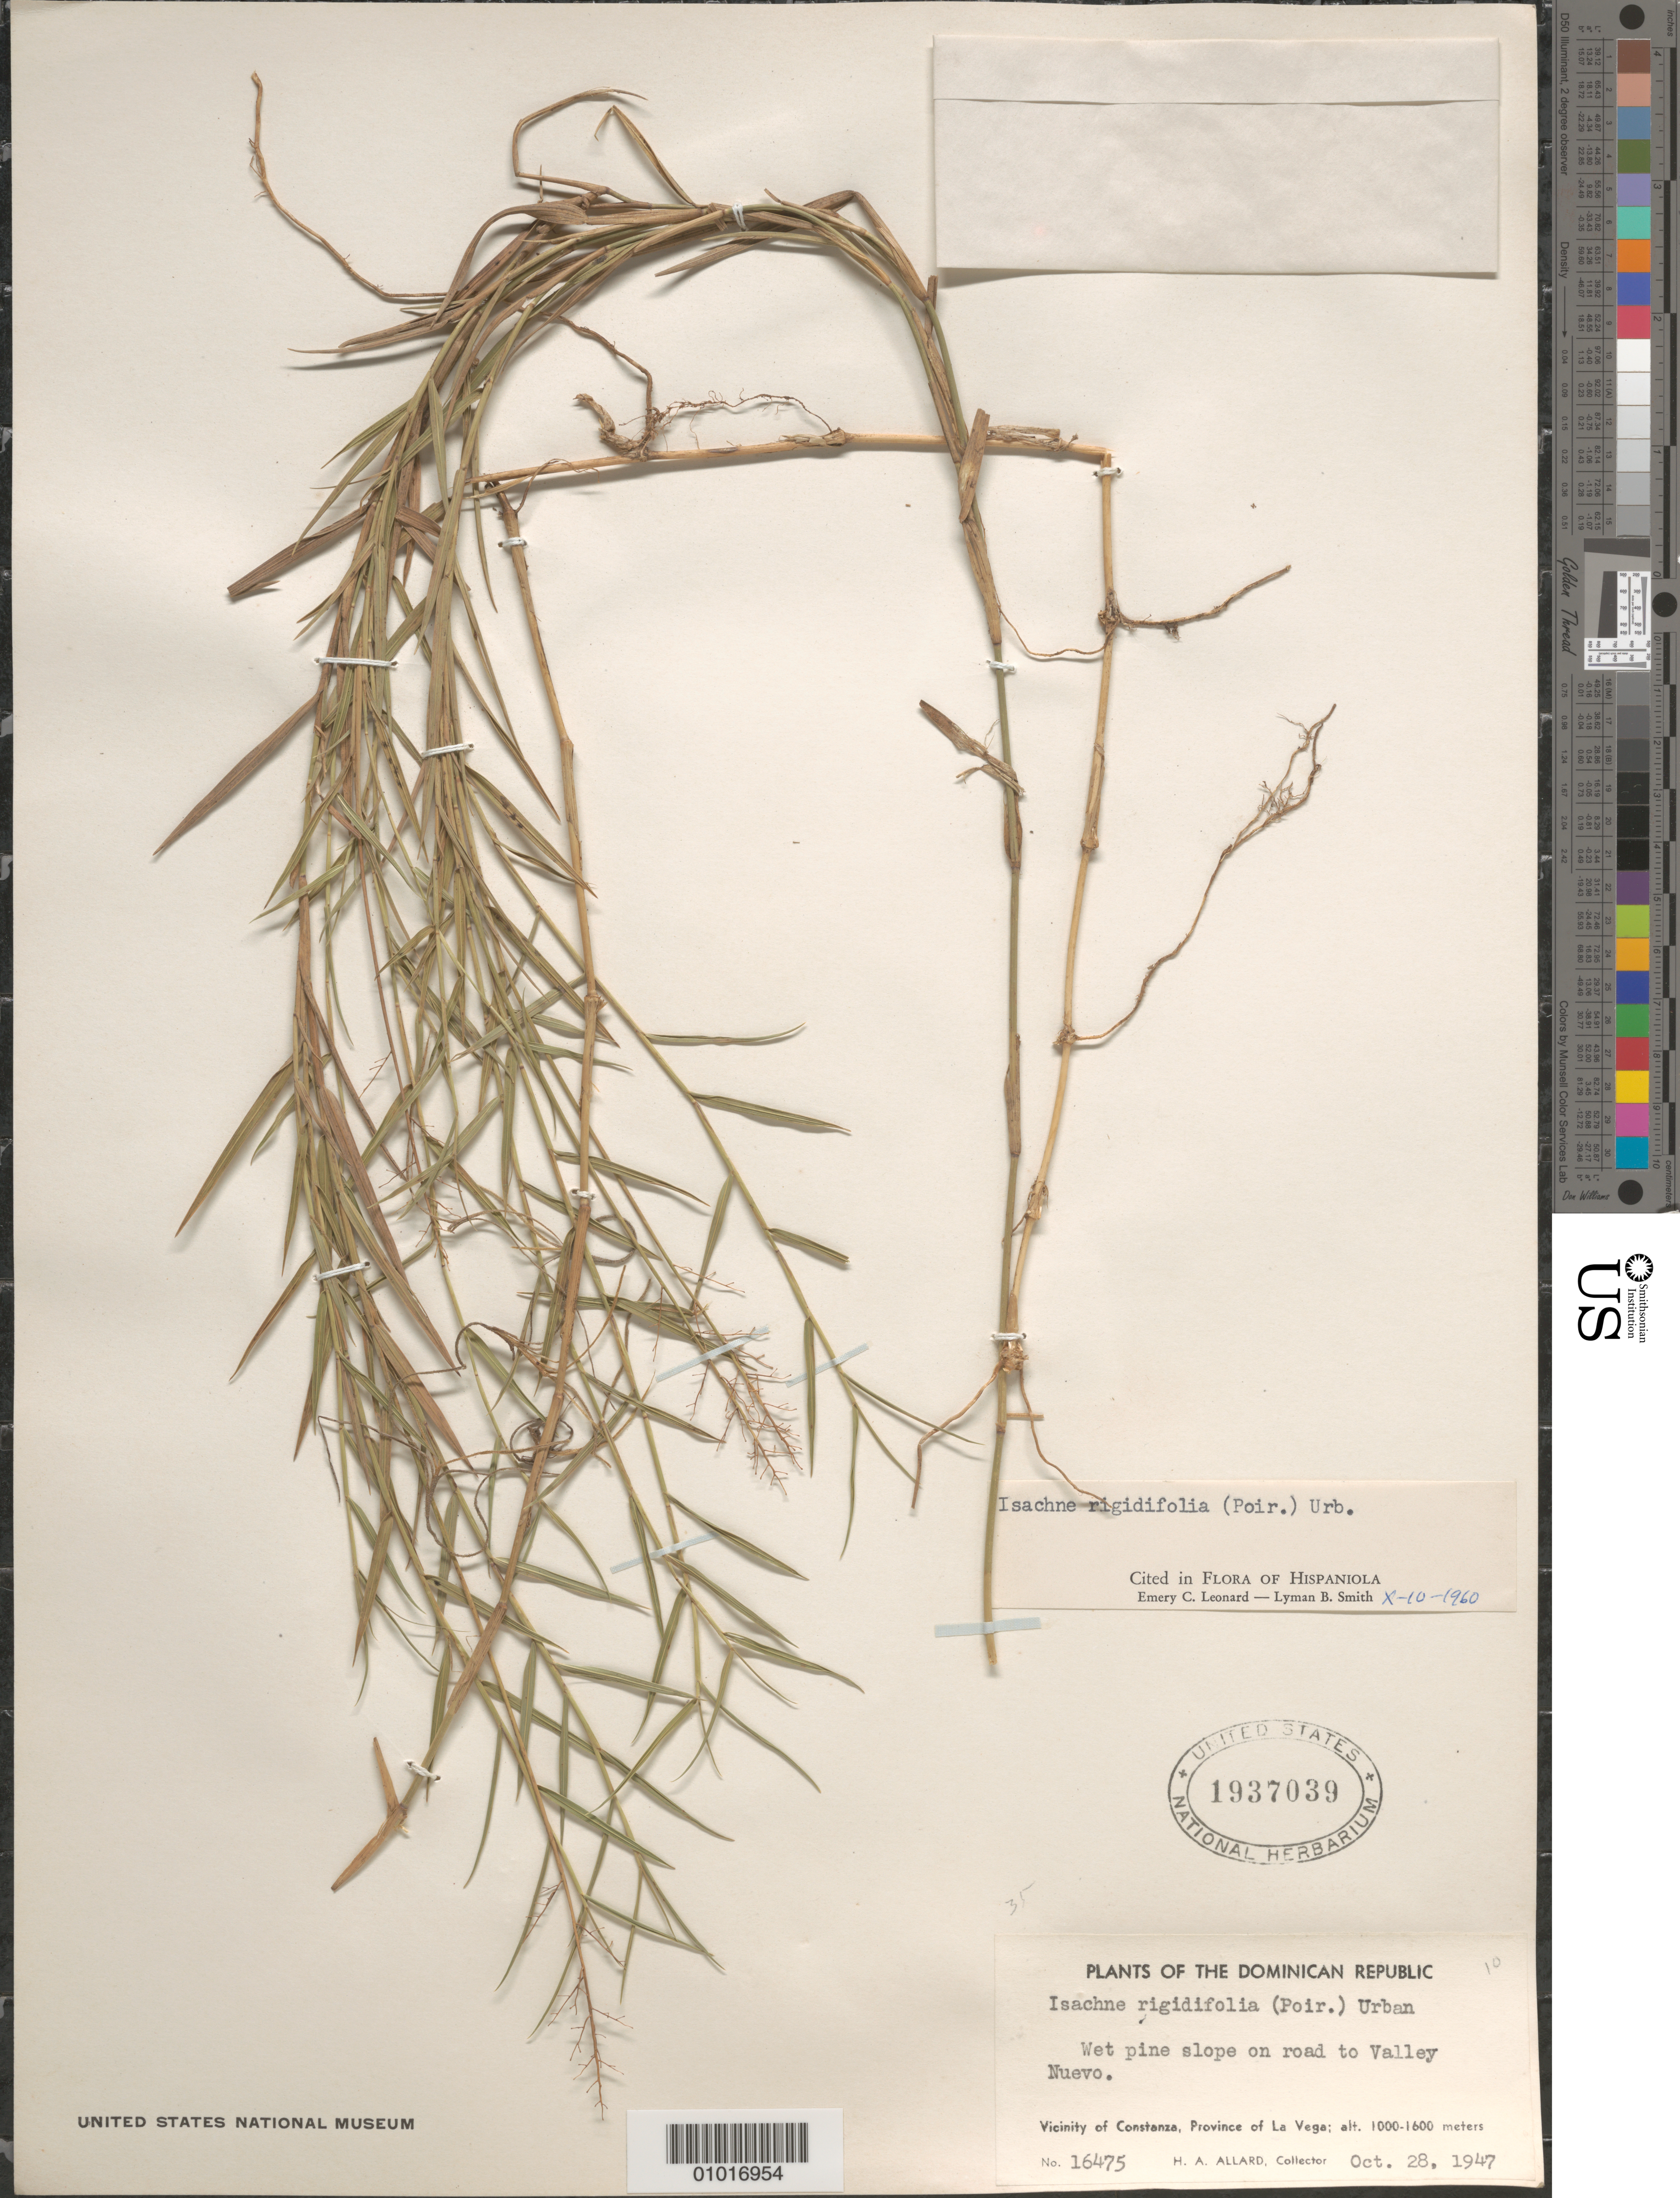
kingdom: Plantae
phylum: Tracheophyta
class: Liliopsida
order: Poales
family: Poaceae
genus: Isachne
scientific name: Isachne rigidifolia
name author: (Poir.) Urb.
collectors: H. A. Allard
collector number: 16475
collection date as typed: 28 Oct 1947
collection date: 1947-10-28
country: Dominican Republic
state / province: La Vega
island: Hispaniola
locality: Vicinity of Constanza, Province of La Vega; Wet pine slope on road to valley Nuevo.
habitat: wet pine slope on road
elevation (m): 1000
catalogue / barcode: US 1937039